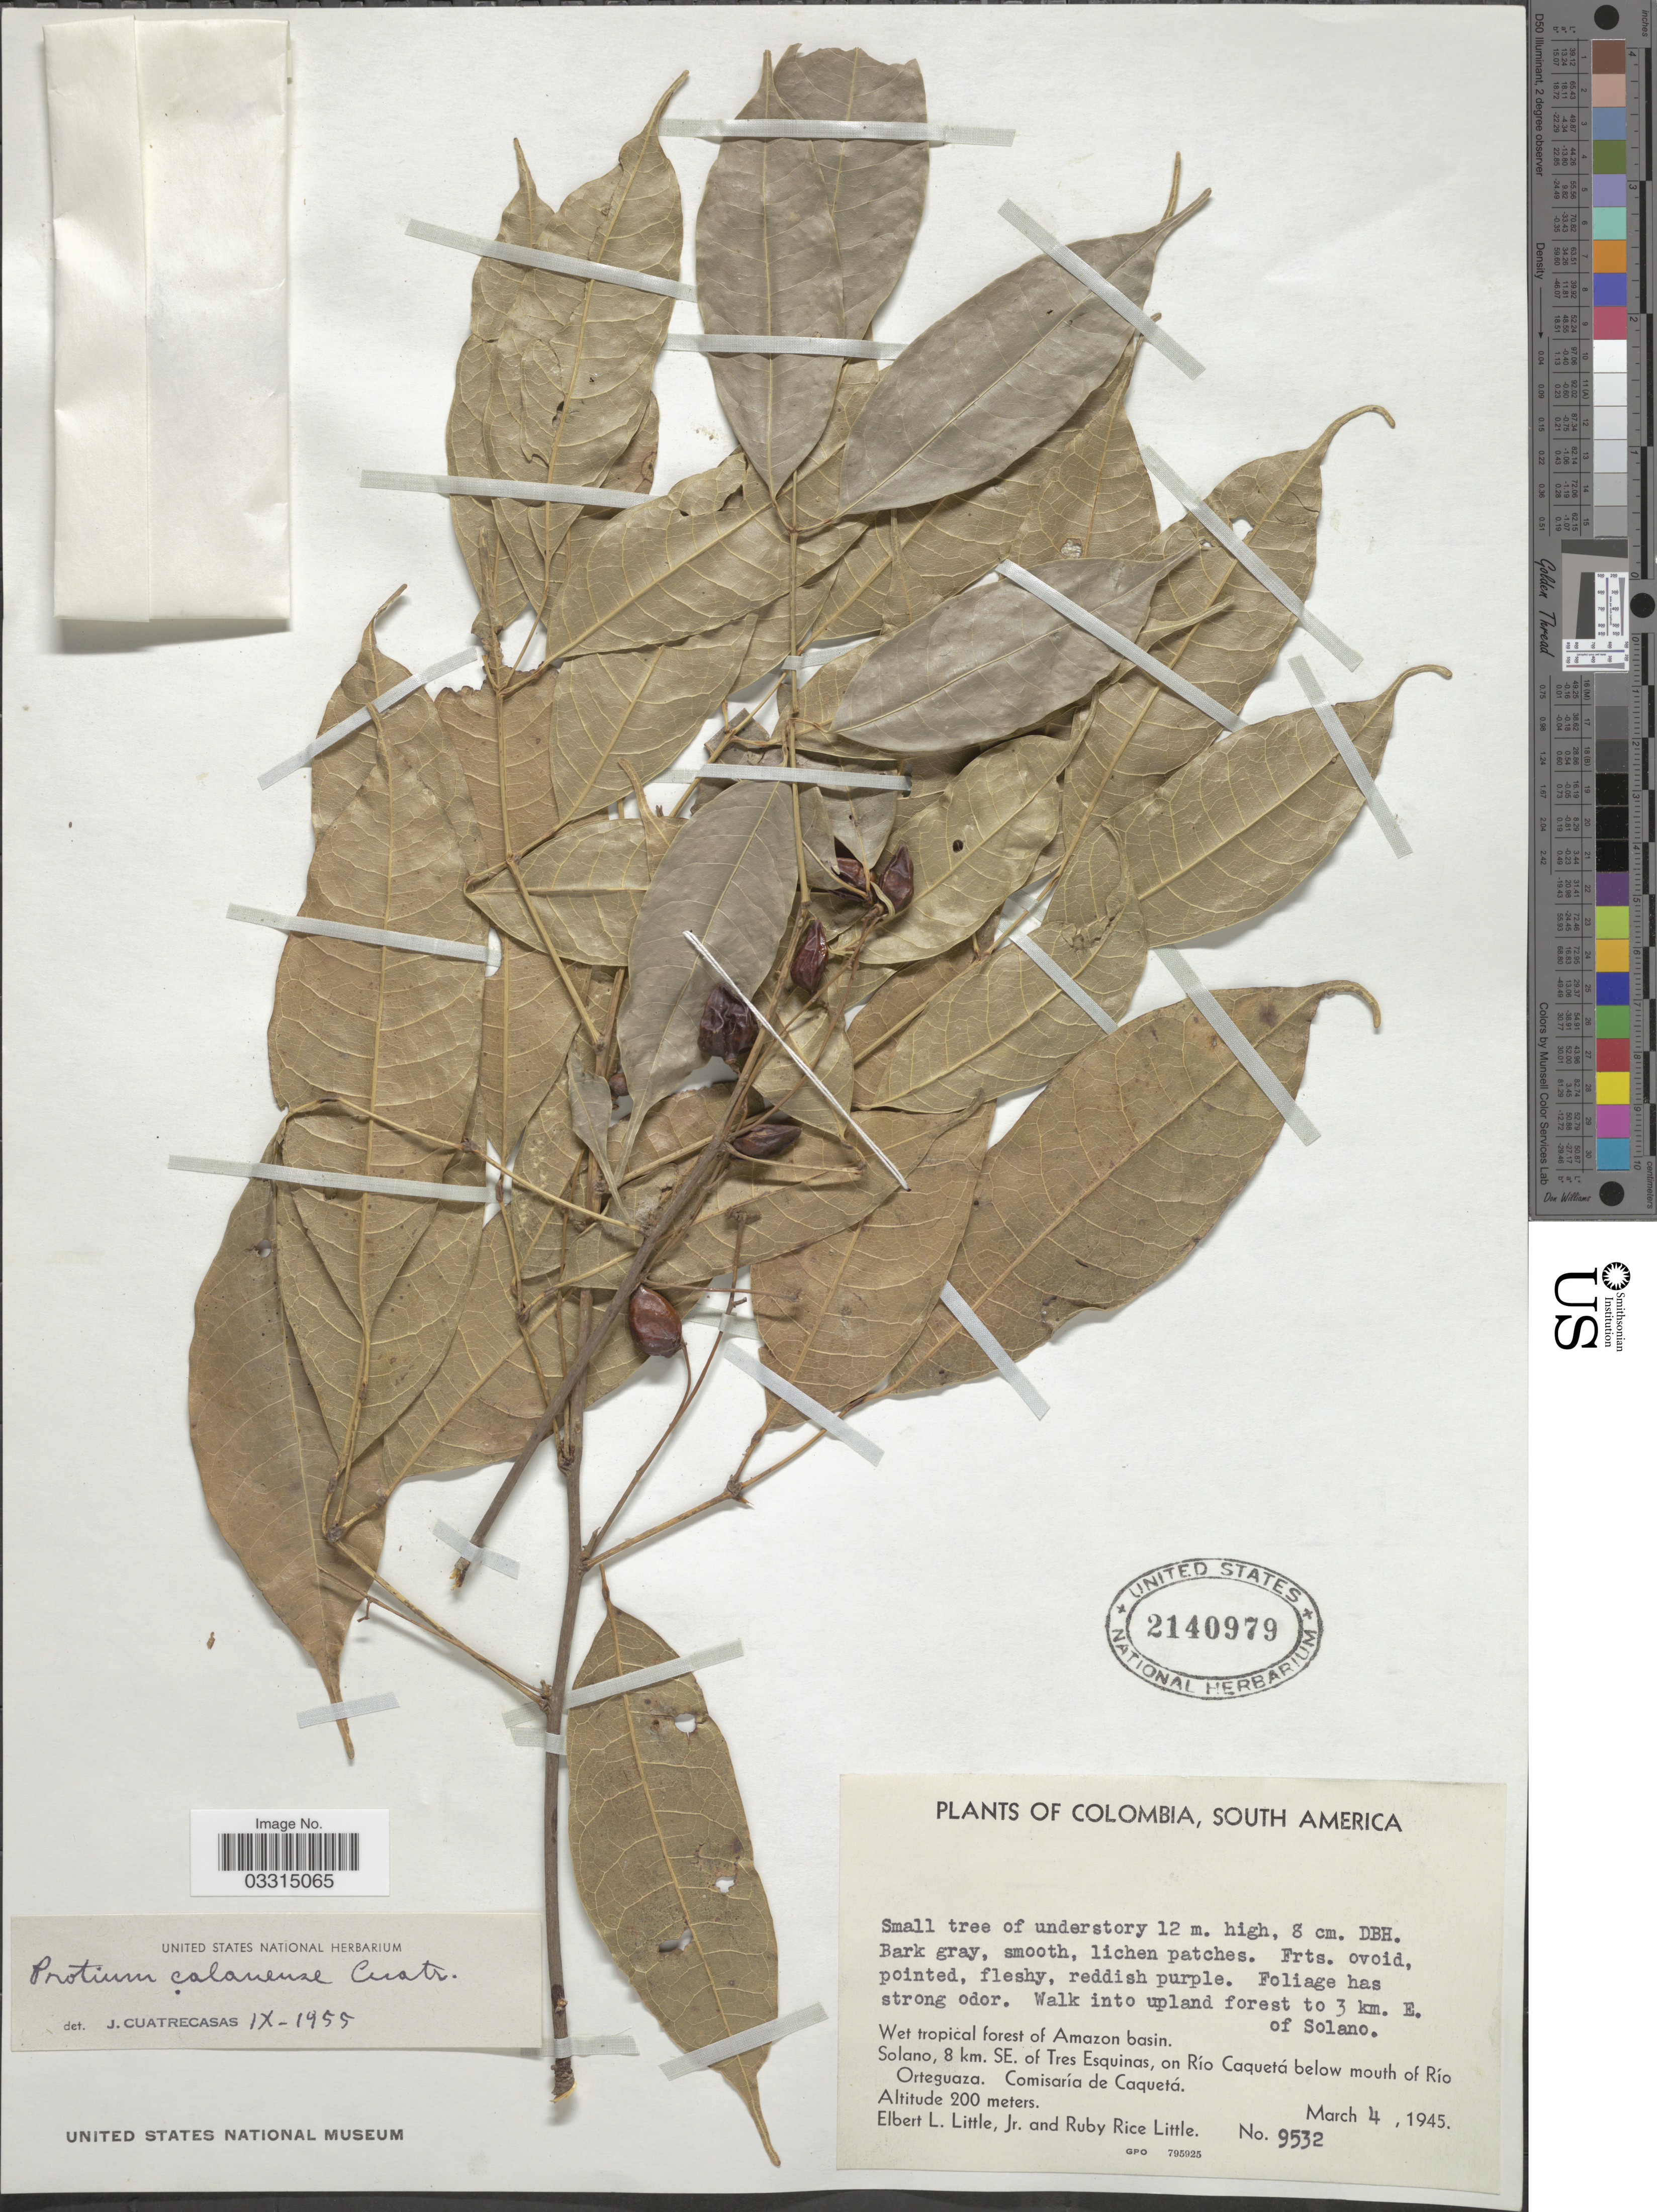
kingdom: Plantae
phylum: Tracheophyta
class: Magnoliopsida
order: Sapindales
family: Burseraceae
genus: Protium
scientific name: Protium calanense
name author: Cuatrec.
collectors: E. L. Little & R. R. Little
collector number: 9532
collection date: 1945-03-04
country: Colombia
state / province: Caquetá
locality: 3 km. E. of Solano. Amazon basin. Solano, 8 km. SE. of Tres Esquinas, on Río Caquetá below mouth of Río Orteguaza. Comisaría de Caquetá.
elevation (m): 200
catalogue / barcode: US 2140979